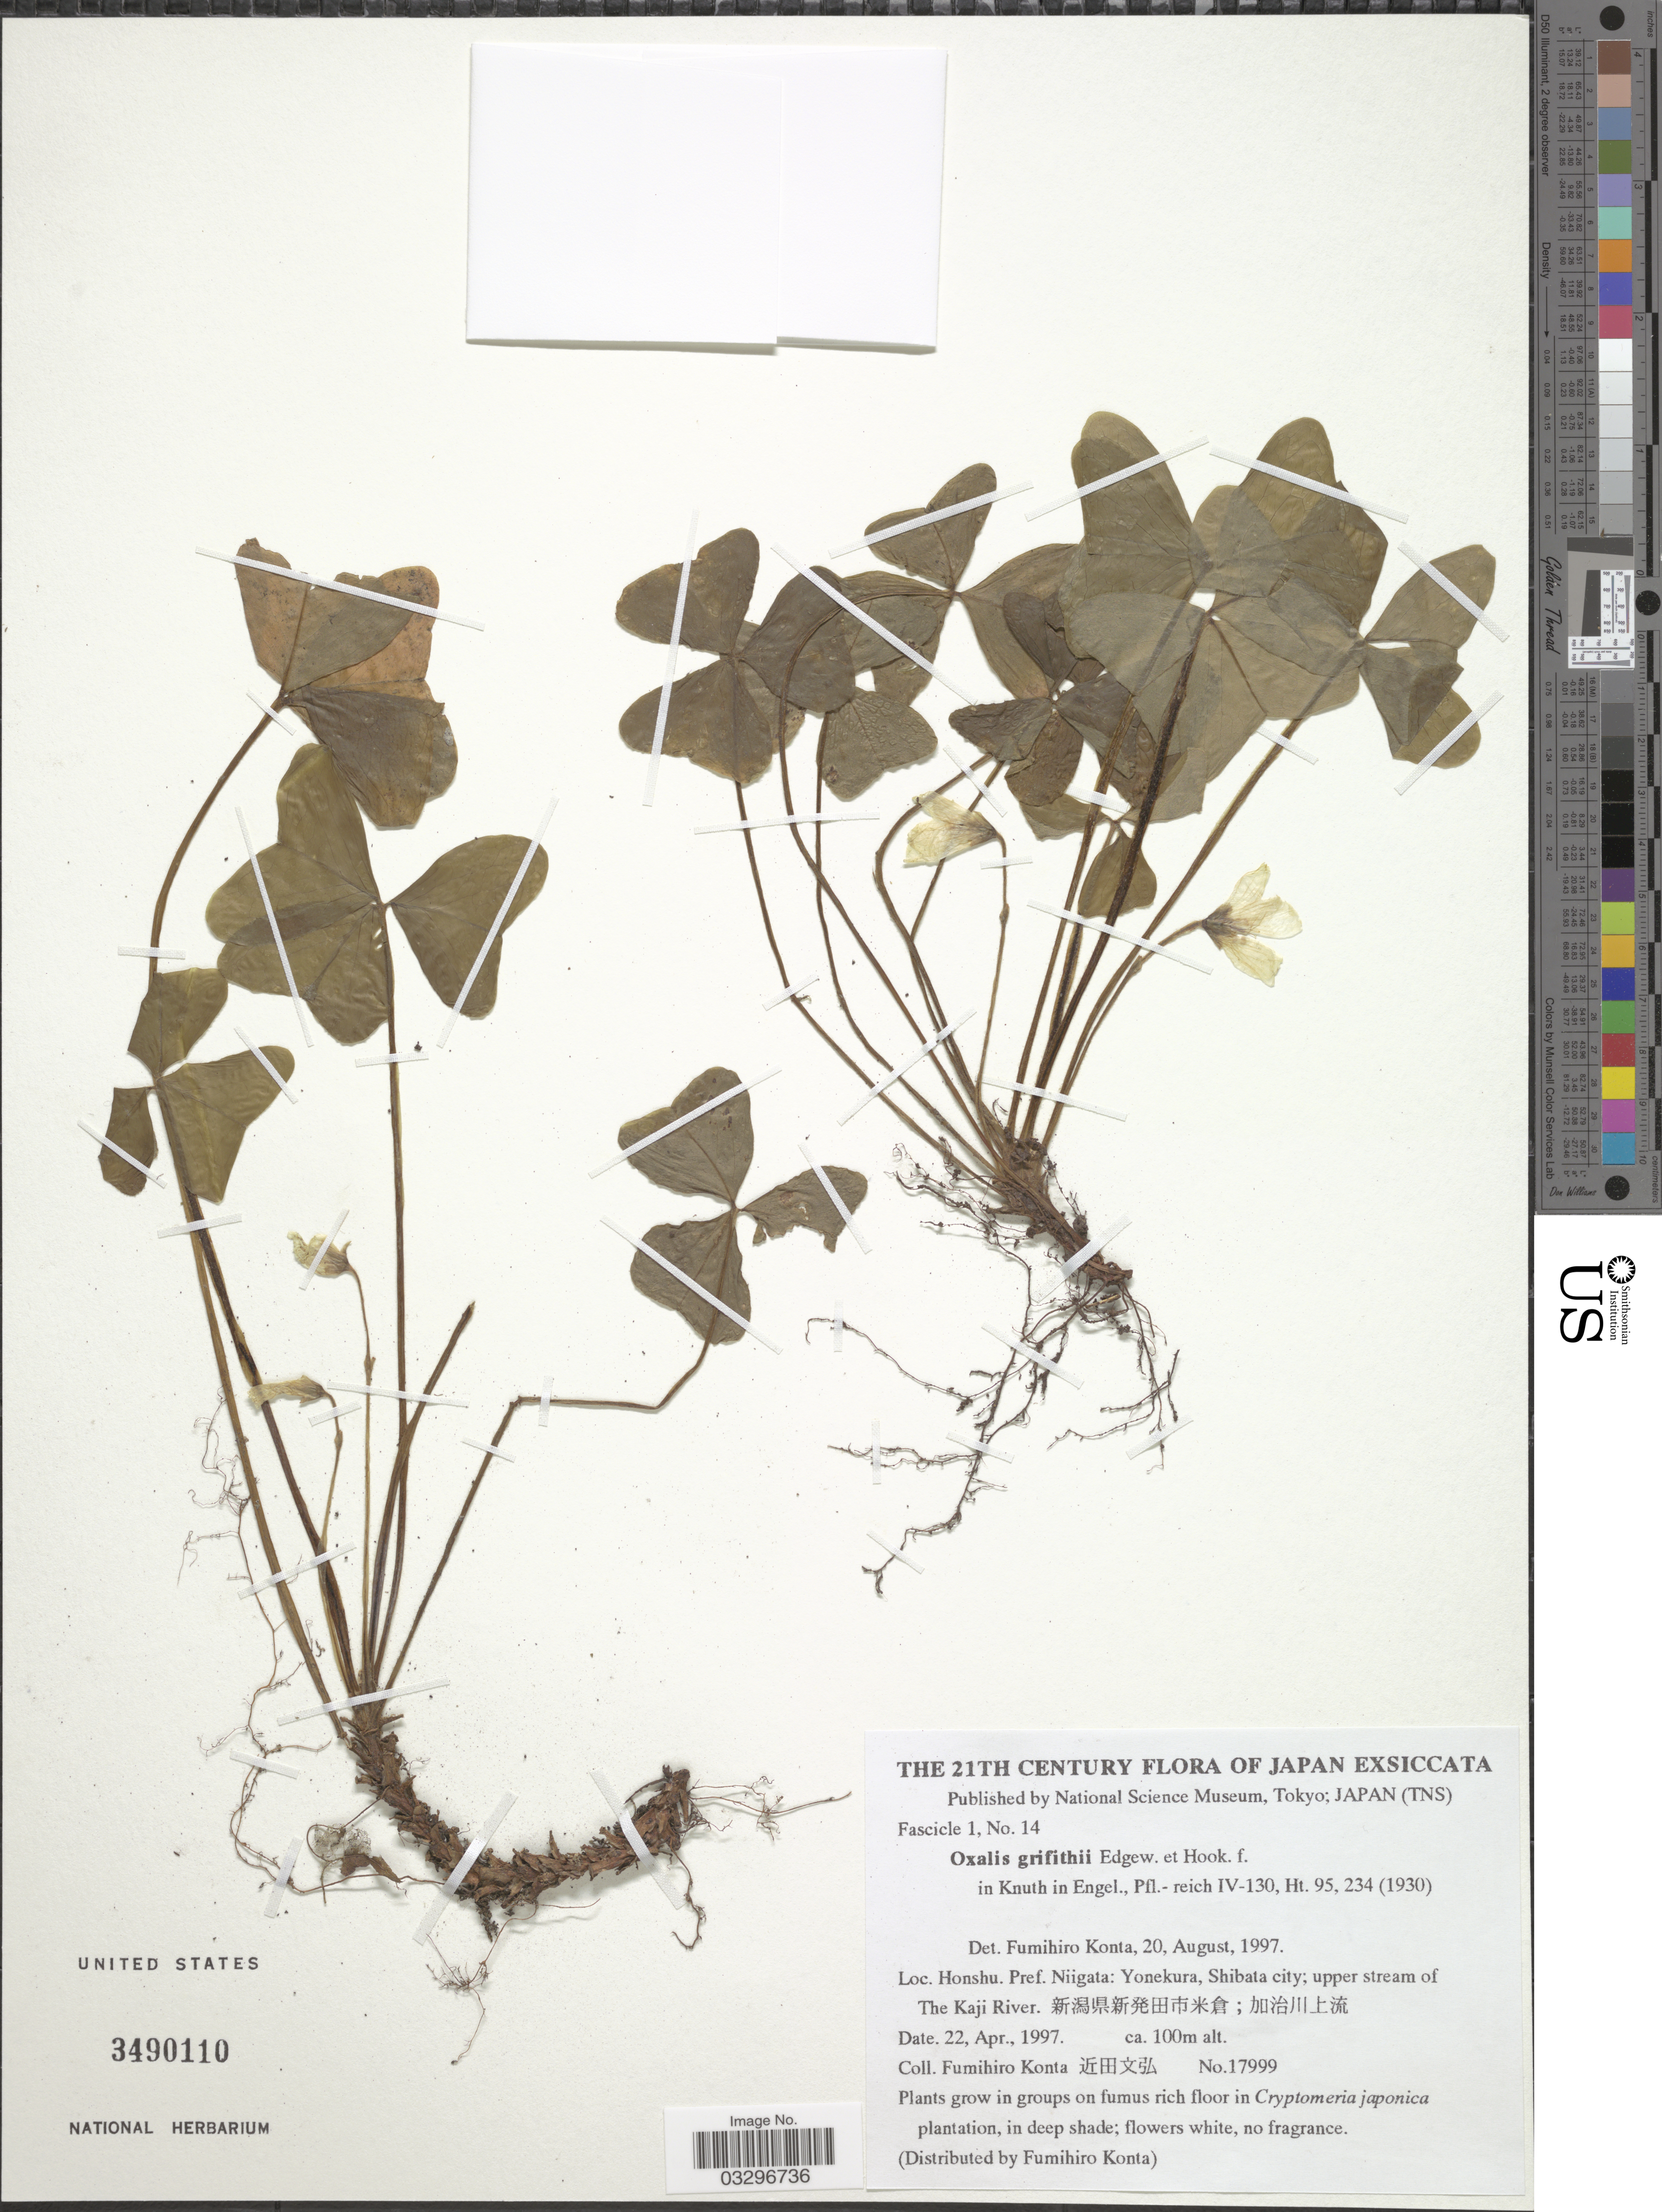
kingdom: Plantae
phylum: Tracheophyta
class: Magnoliopsida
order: Oxalidales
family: Oxalidaceae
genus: Oxalis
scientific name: Oxalis griffithii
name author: Edgew. & Hook. f.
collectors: F. Konta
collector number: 17999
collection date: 1997-04-22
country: Japan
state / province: Niigata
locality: Honshu. Pref. Niigata: Yonekura, Shibata city; upper stream of The Kaji River.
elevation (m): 100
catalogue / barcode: US 3490110